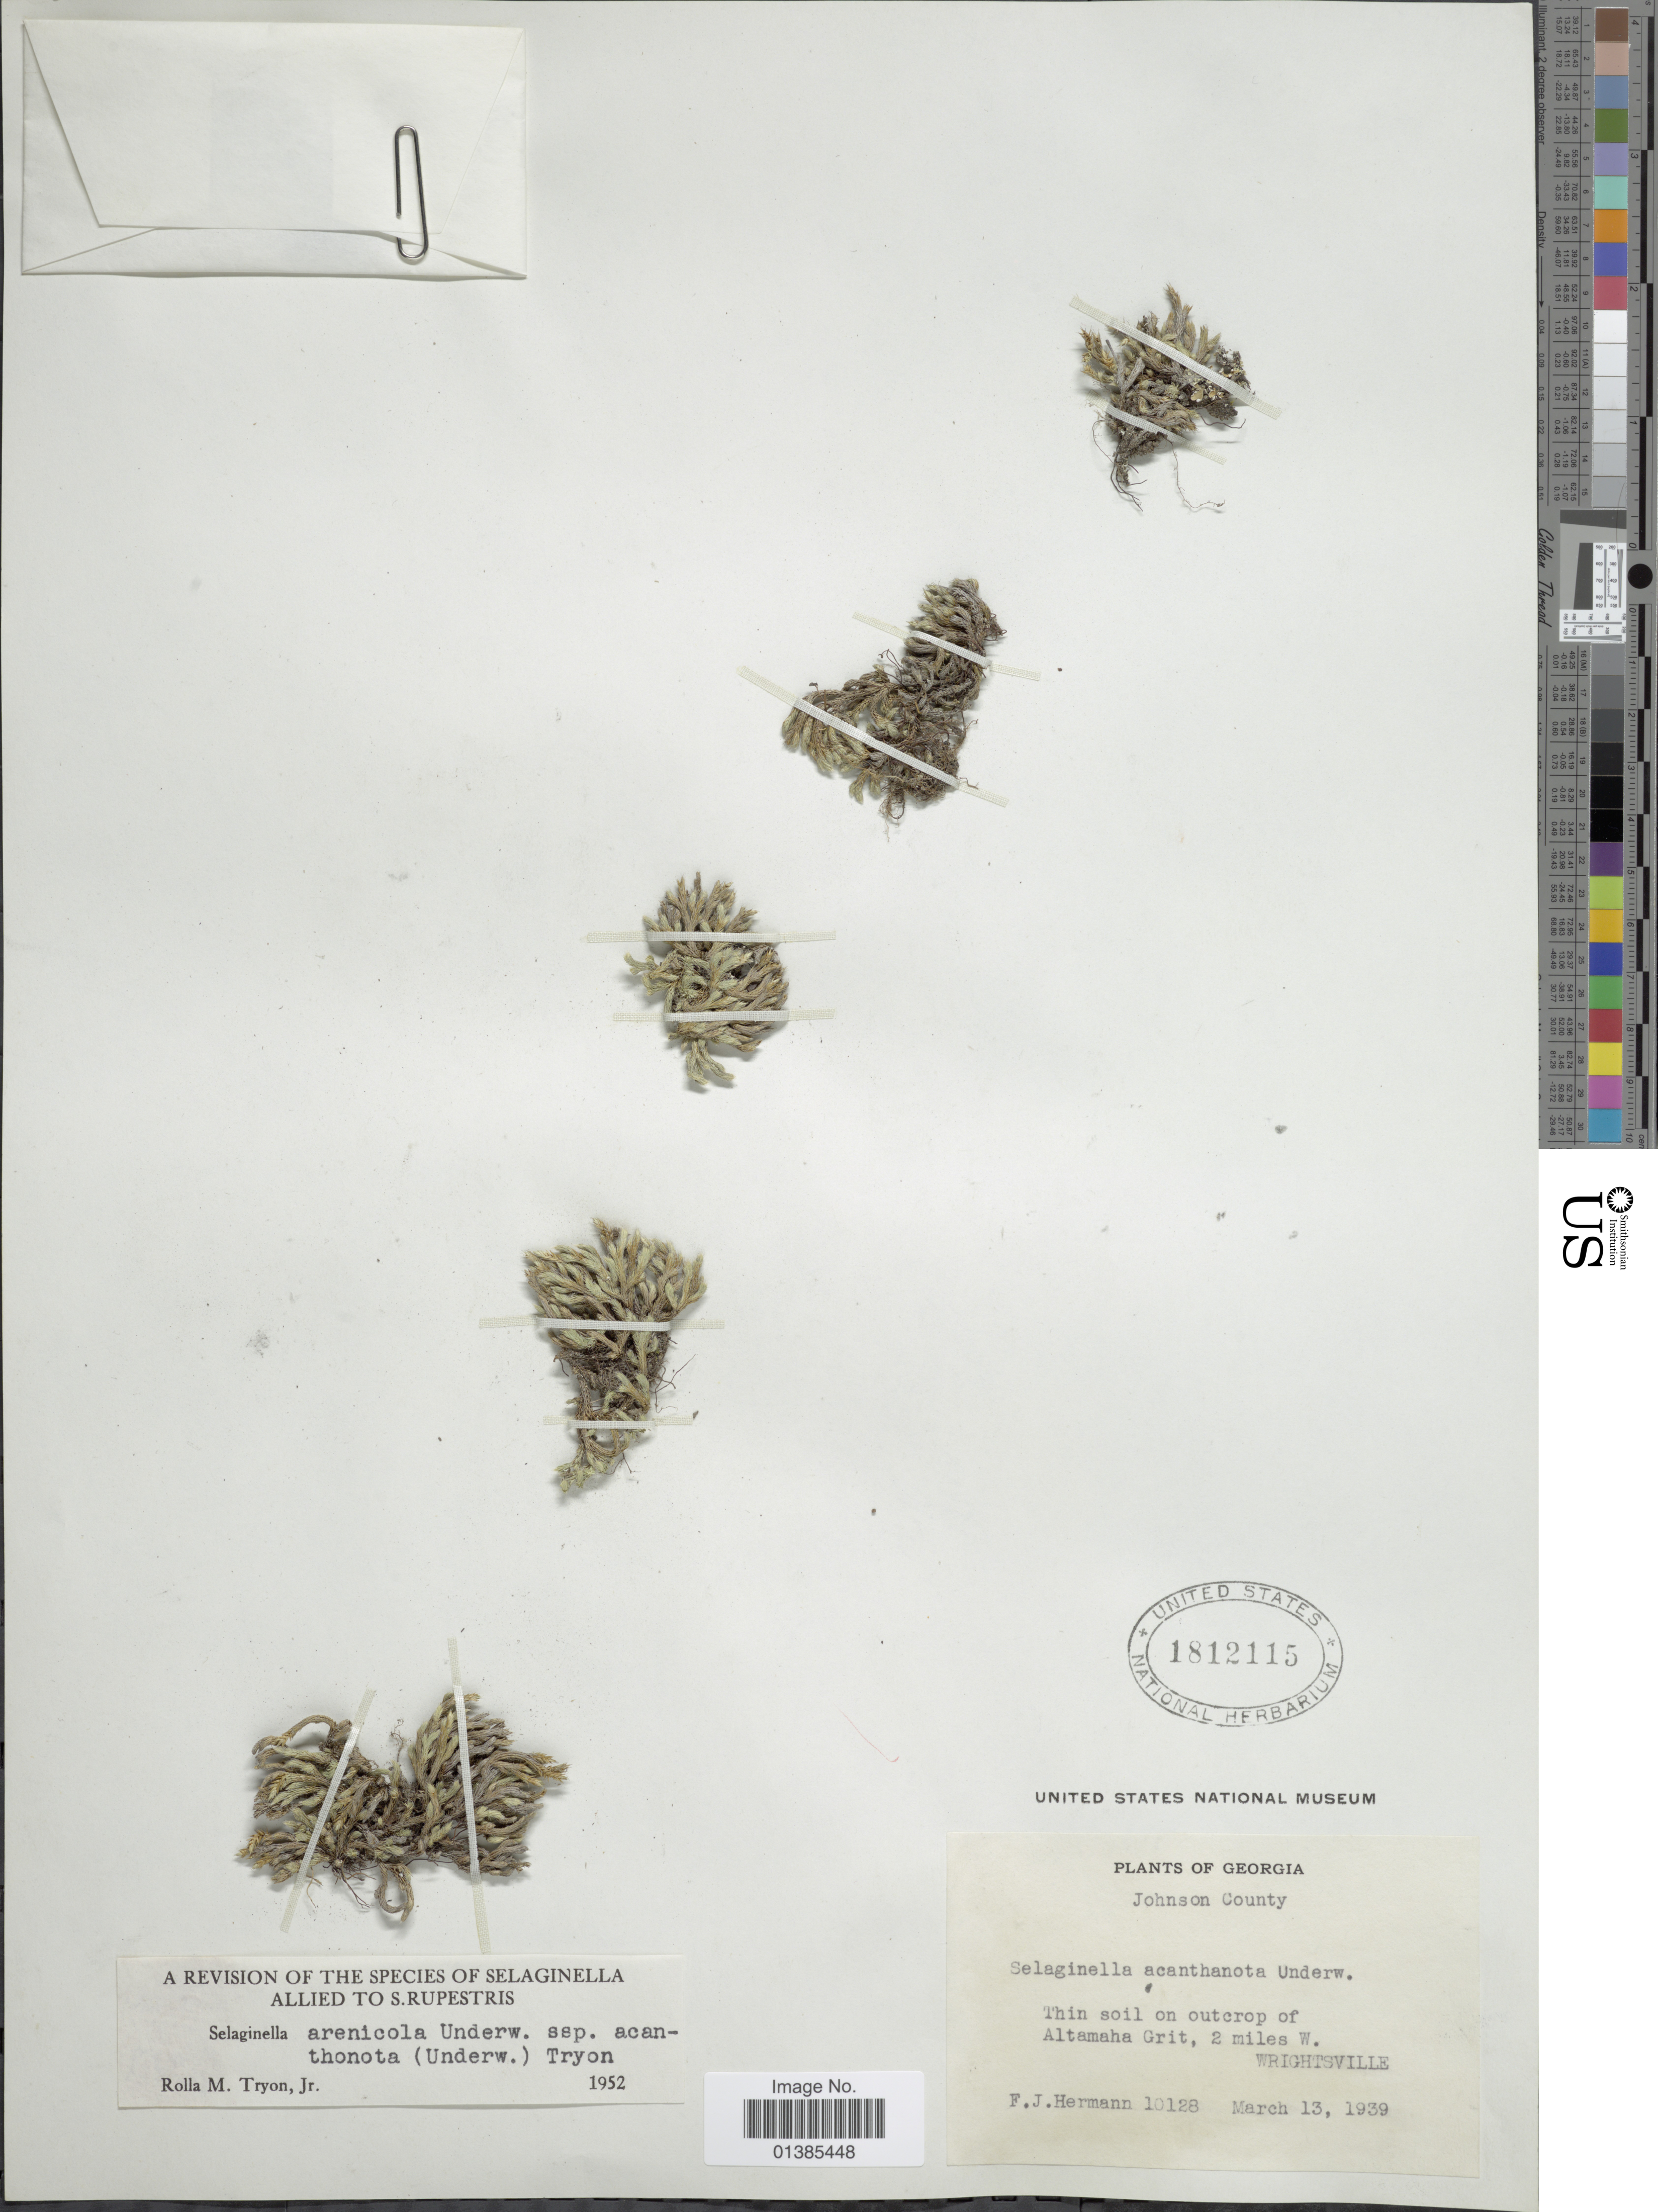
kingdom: Plantae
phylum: Tracheophyta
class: Lycopodiopsida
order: Selaginellales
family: Selaginellaceae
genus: Selaginella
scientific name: Selaginella arenicola subsp. acanthonota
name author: (Underw.) R.M. Tryon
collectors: F. J. Hermann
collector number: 10128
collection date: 1939-03-13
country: United States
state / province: Georgia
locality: Johnson County. Thin soil on outcrop of Altamaha Grit, 2 miles W. Wrightsville.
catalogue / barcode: US 1812115